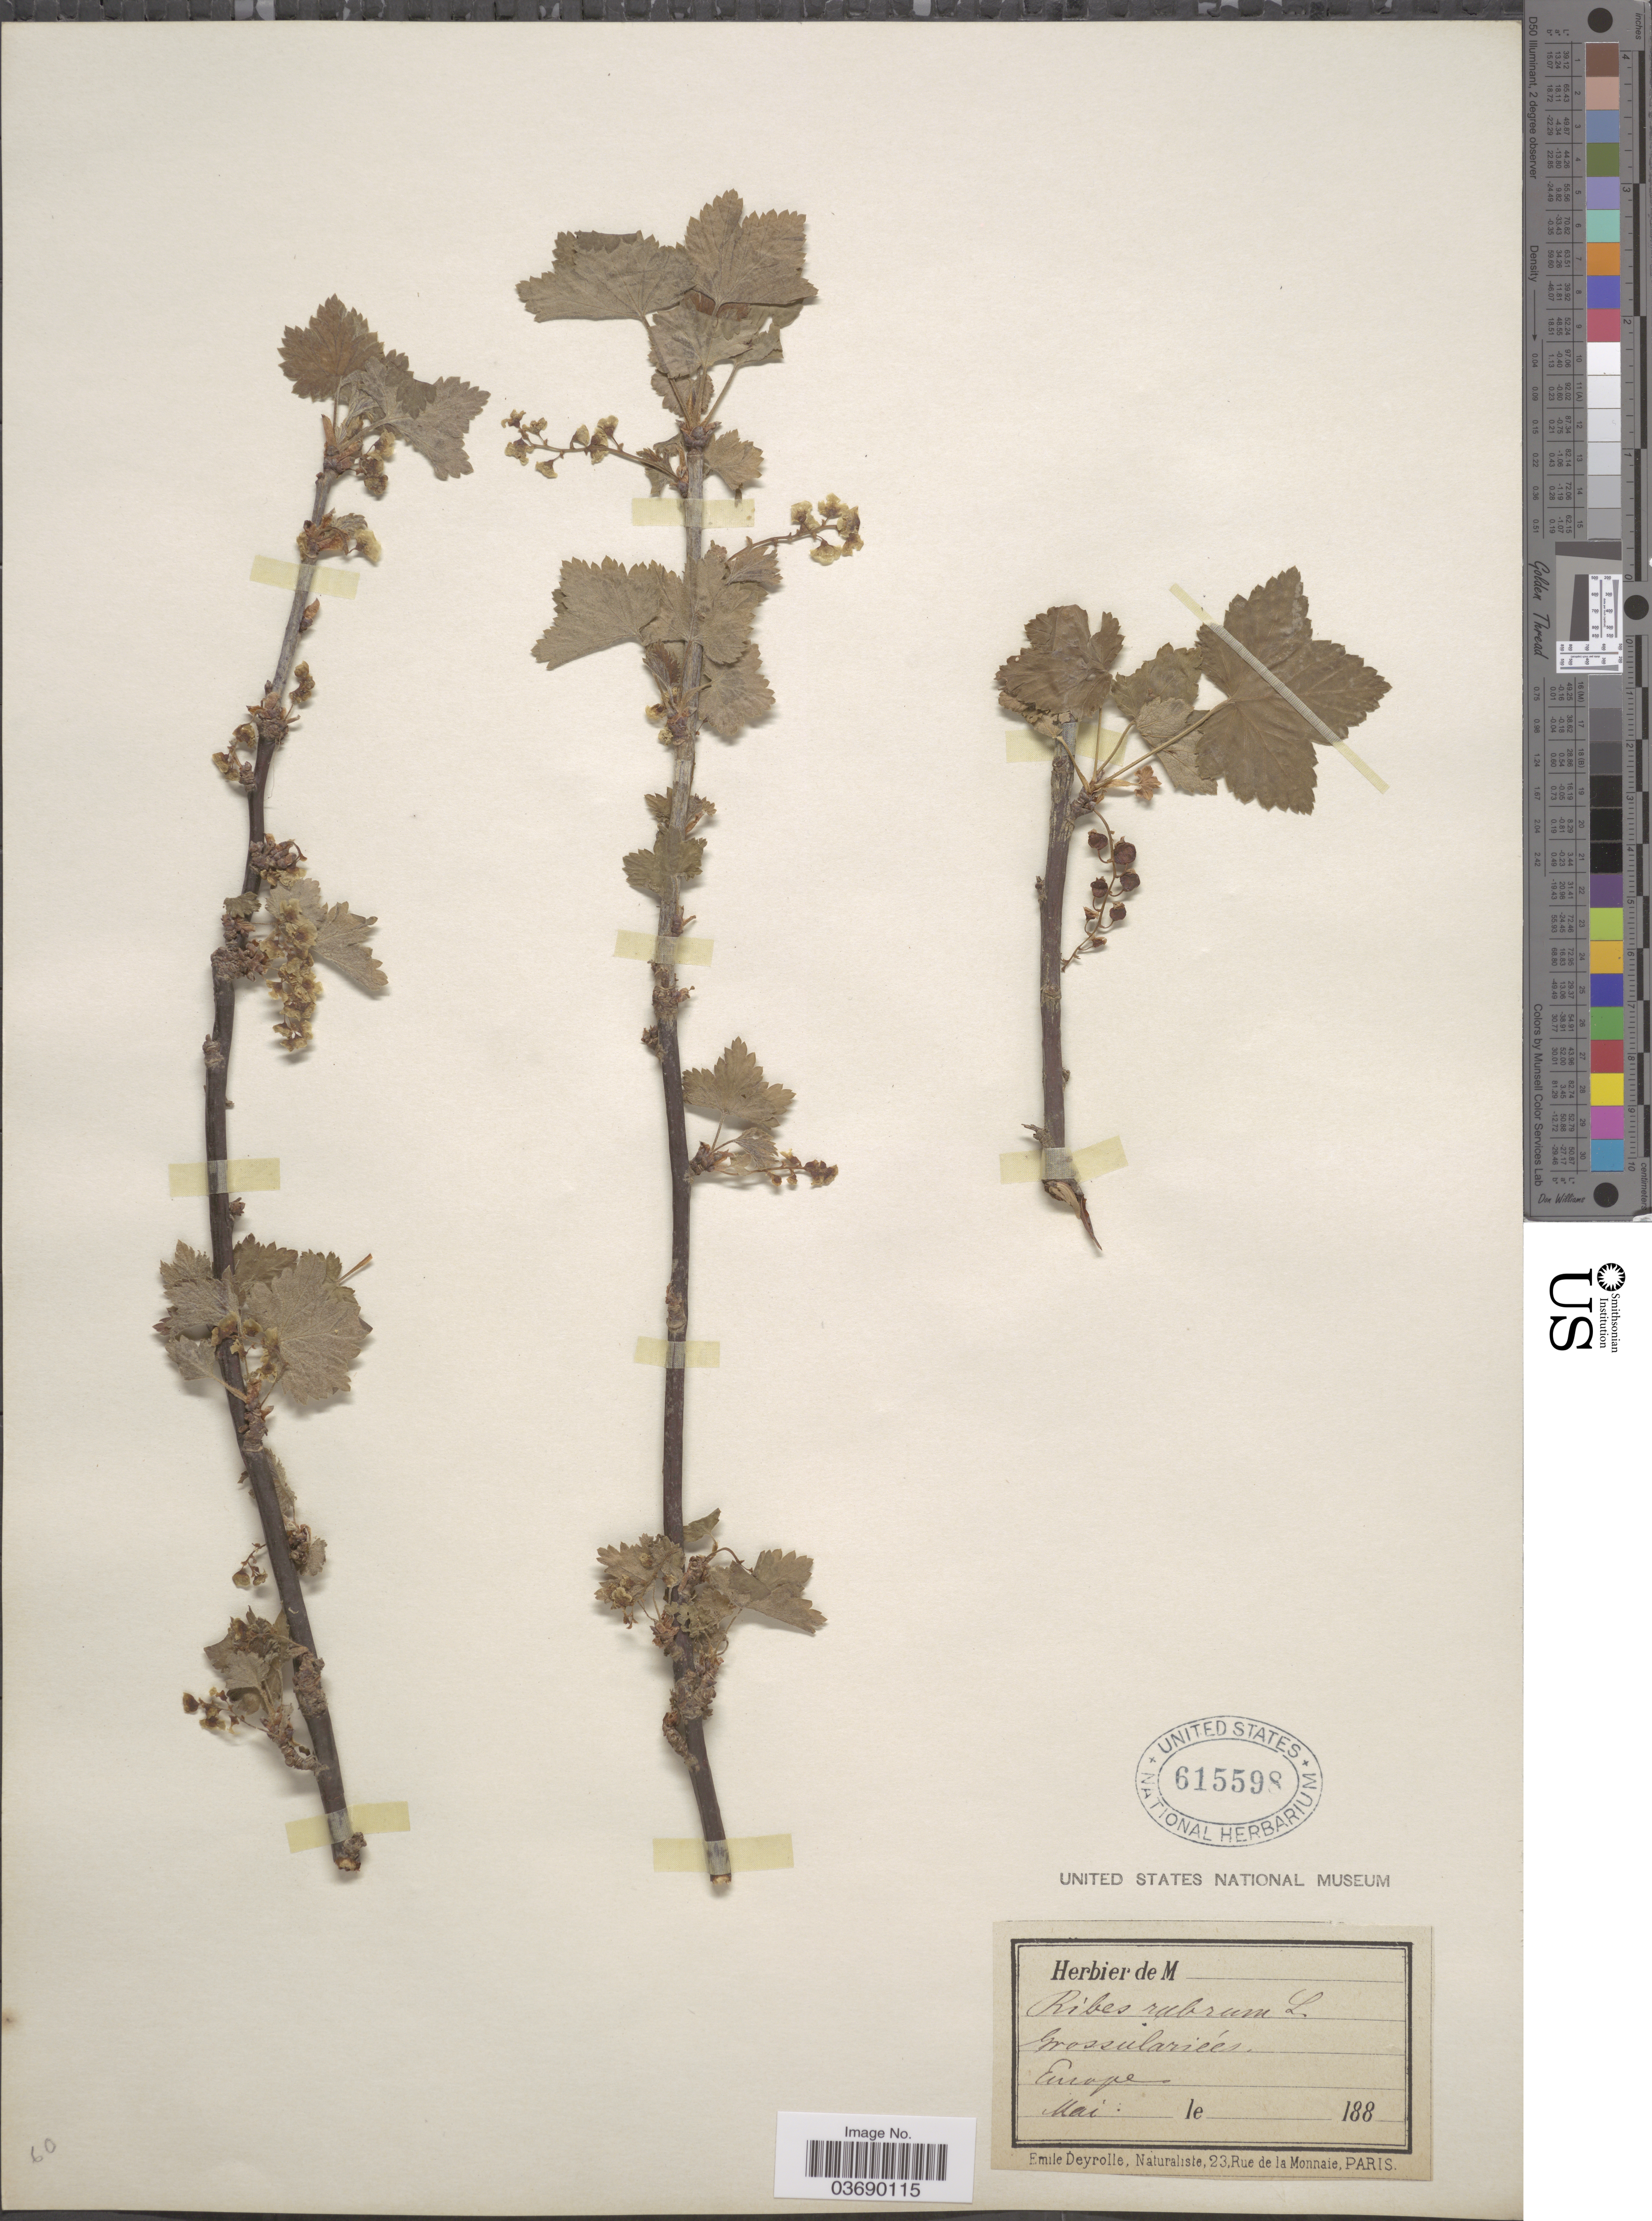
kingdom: Plantae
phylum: Tracheophyta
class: Magnoliopsida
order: Saxifragales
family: Grossulariaceae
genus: Ribes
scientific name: Ribes rubrum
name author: L.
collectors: E. Deyrolle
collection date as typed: Mai 188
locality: Europe.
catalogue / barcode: US 615598